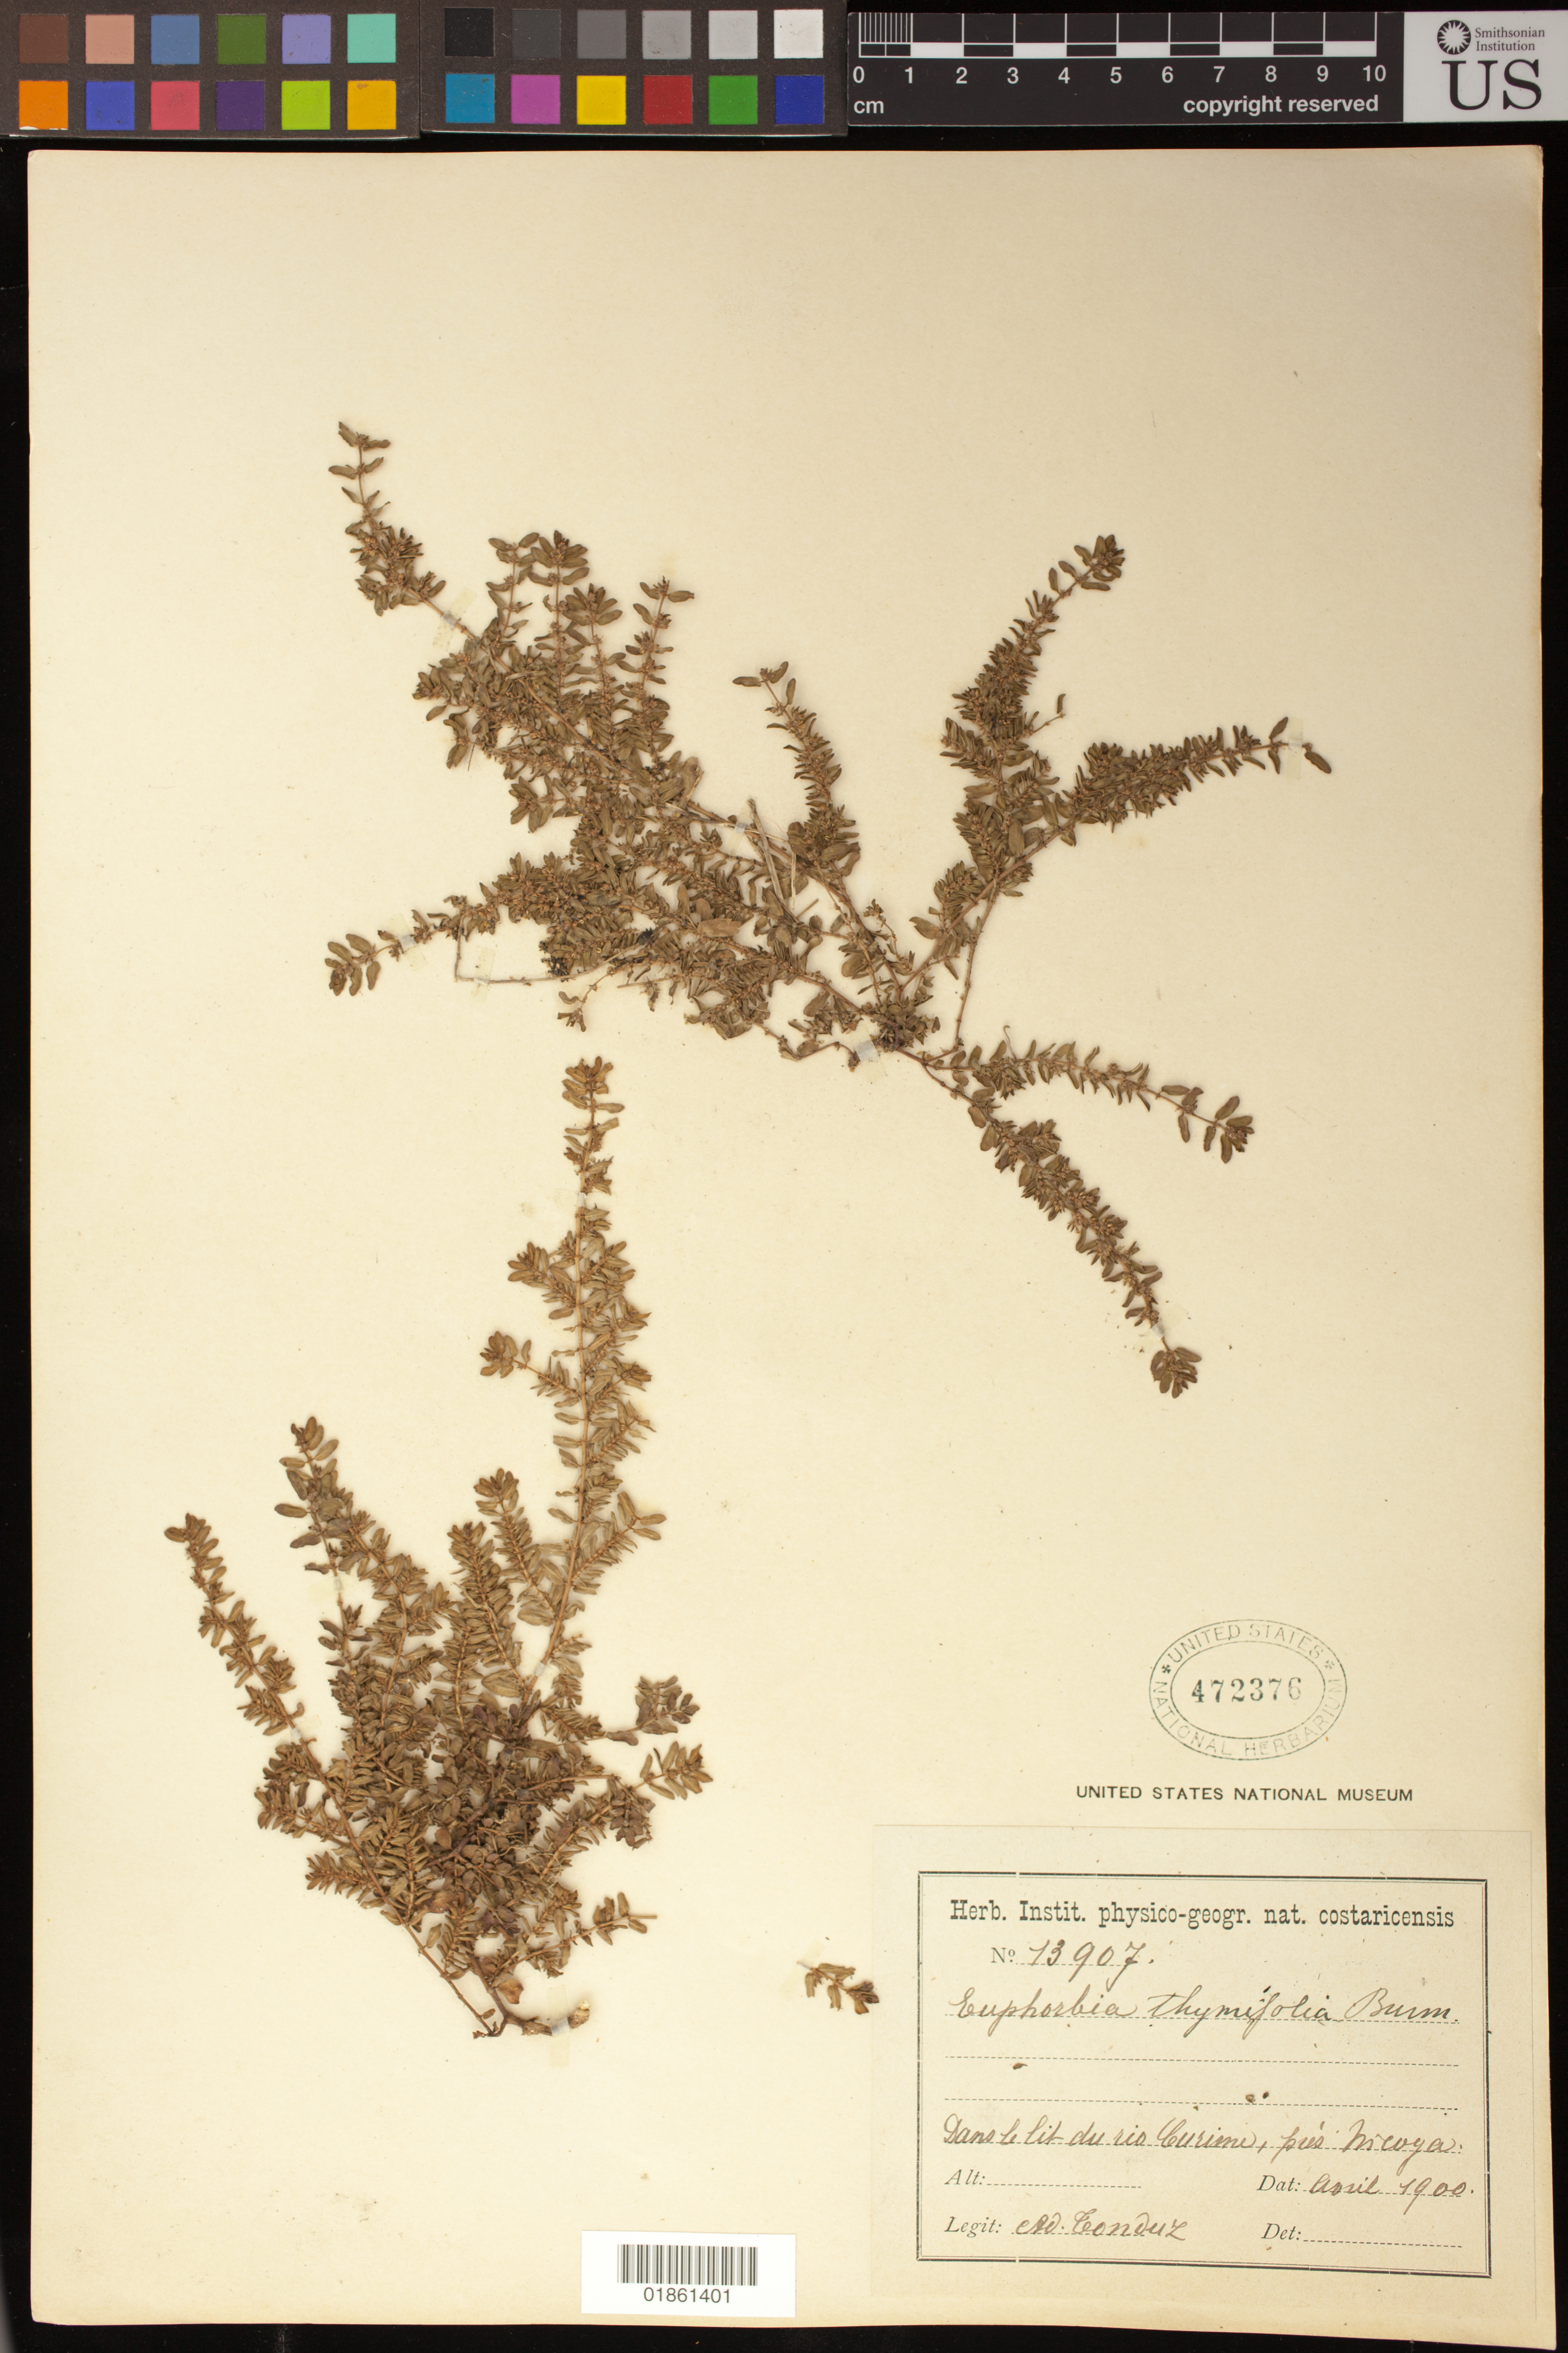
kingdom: Plantae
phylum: Tracheophyta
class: Magnoliopsida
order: Malpighiales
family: Euphorbiaceae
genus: Euphorbia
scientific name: Euphorbia thymifolia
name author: L.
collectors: A. Tonduz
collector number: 13907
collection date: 1900-04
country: Costa Rica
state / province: Guanacaste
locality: Dans le lit du rio Curime, pres Nicoya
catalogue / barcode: US 472376